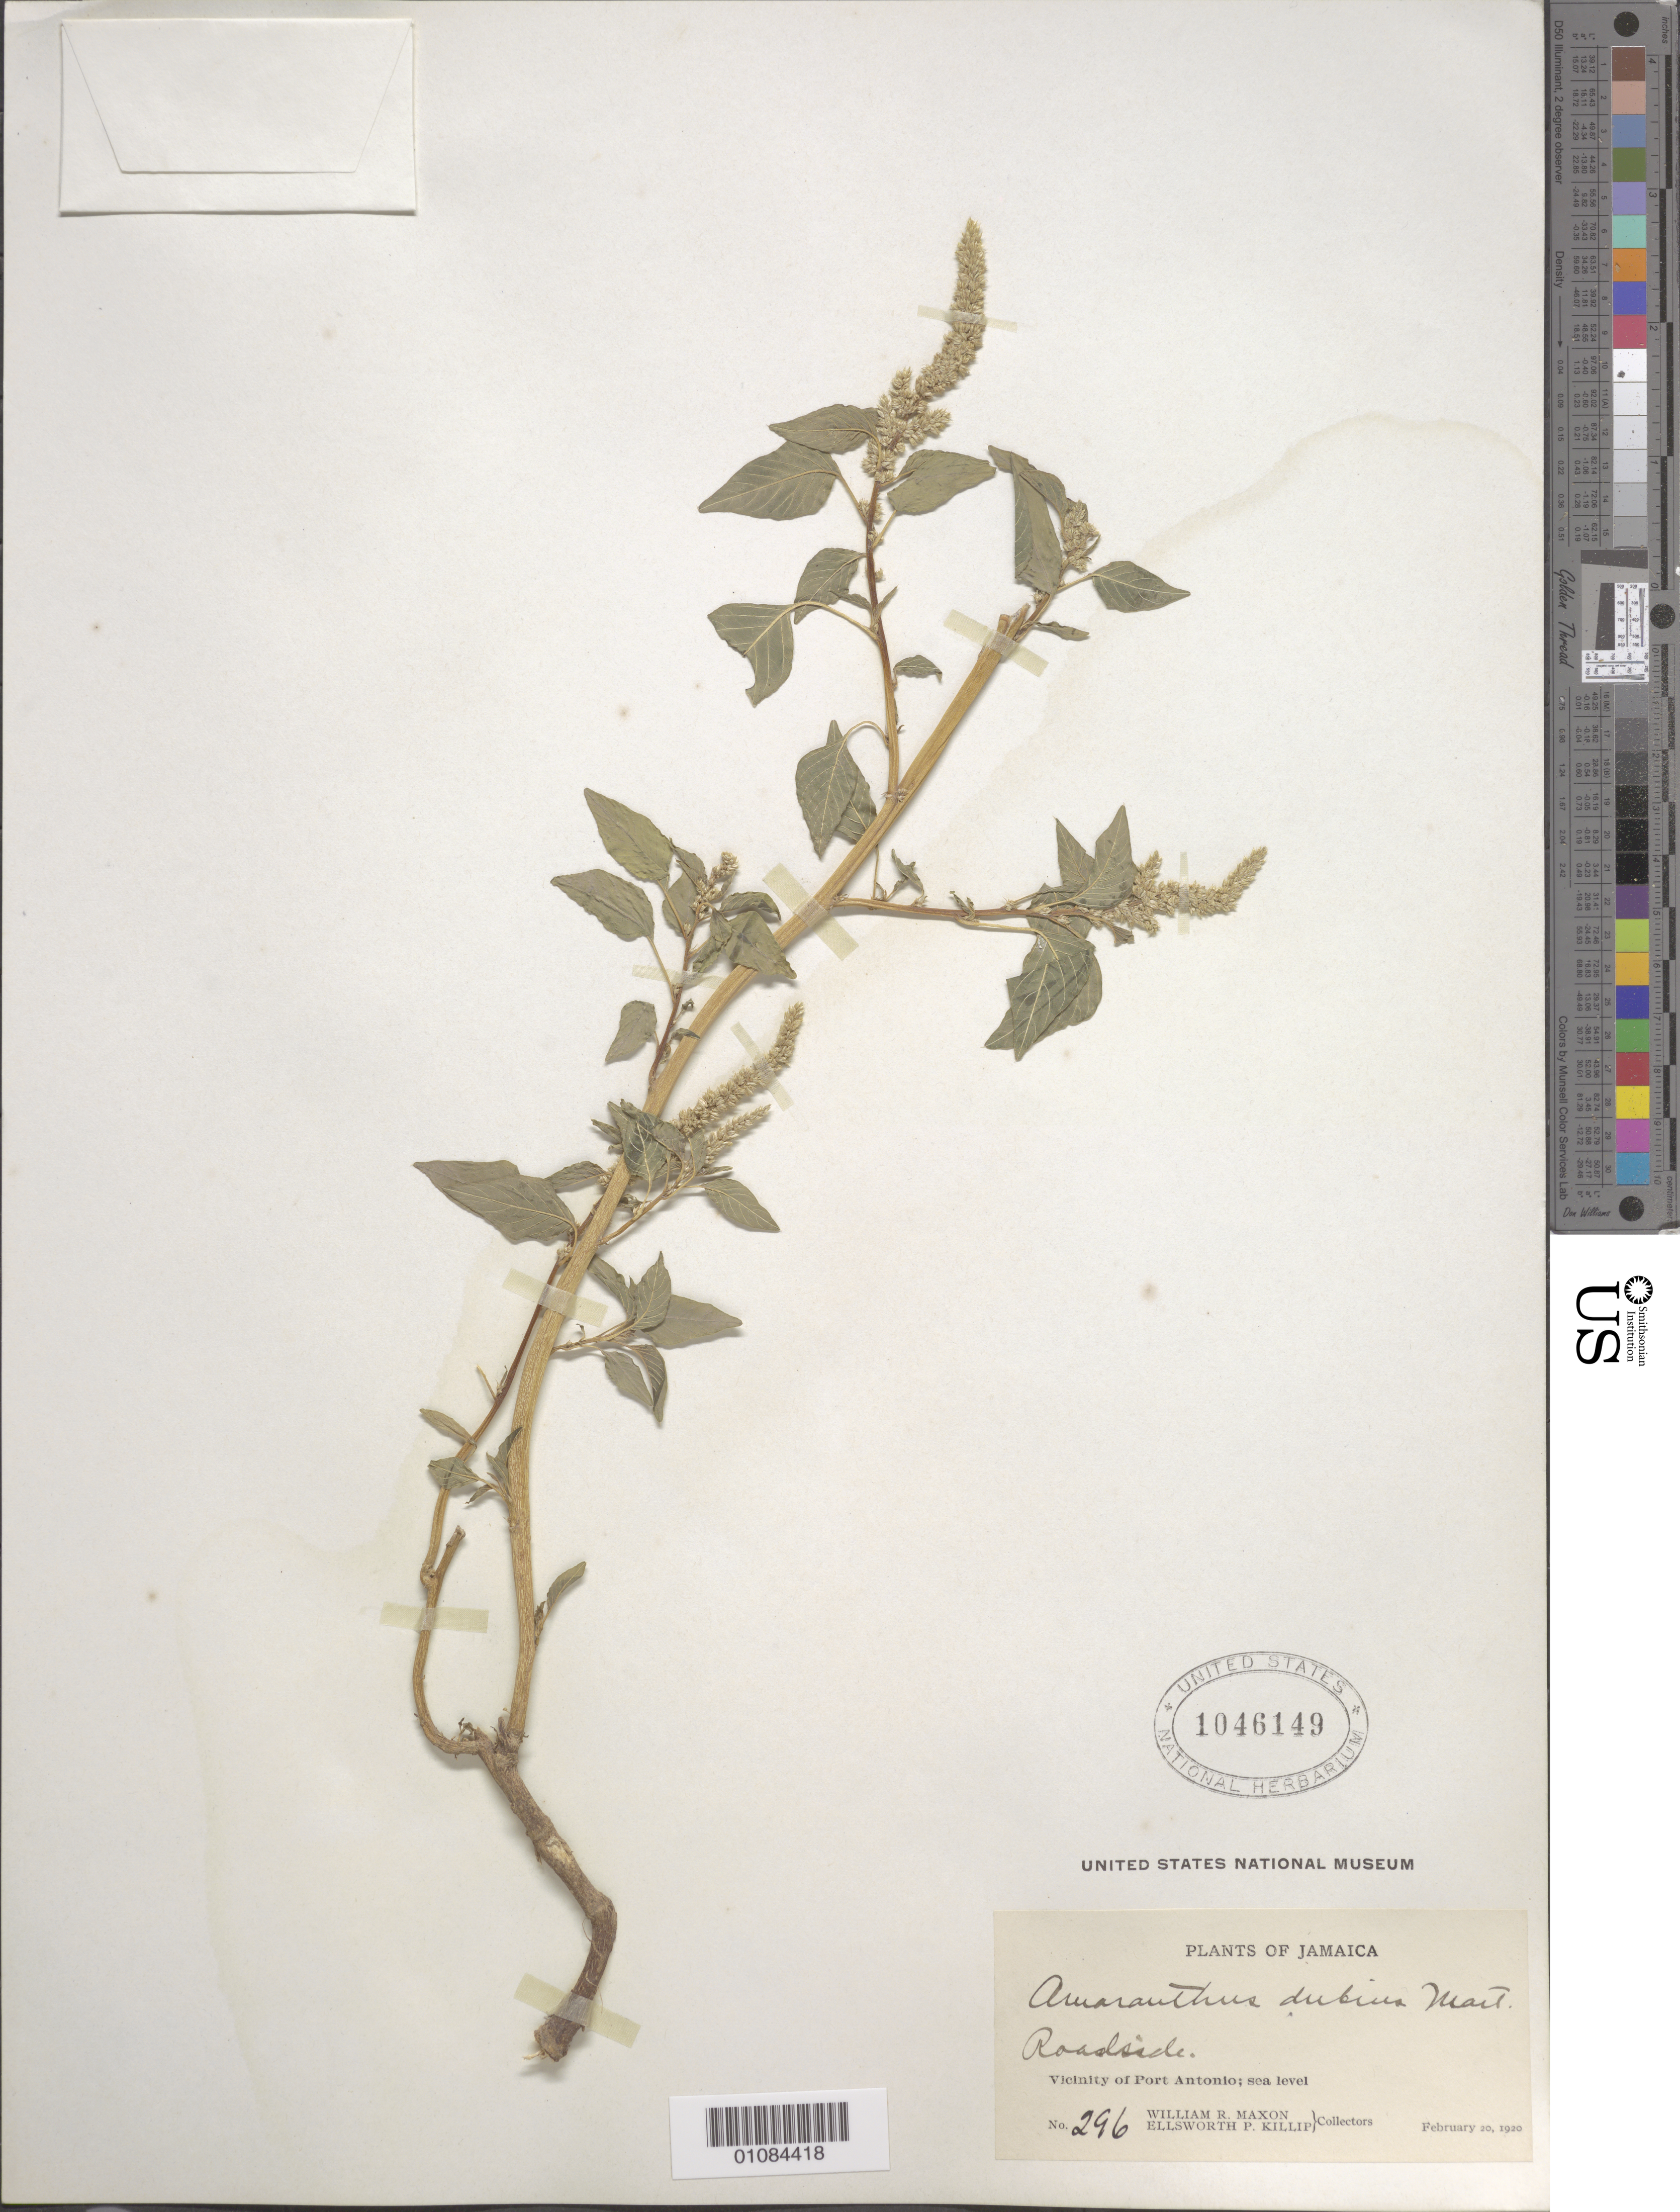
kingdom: Plantae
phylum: Tracheophyta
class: Magnoliopsida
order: Caryophyllales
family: Amaranthaceae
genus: Amaranthus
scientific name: Amaranthus dubius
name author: Mart. ex Thell.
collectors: W. R. Maxon & E. P. Killip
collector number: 296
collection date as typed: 20 Feb 1920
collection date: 1920-02-20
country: Jamaica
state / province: Portland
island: Jamaica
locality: Vicinity of Port Antonio.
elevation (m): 0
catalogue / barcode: US 1046149